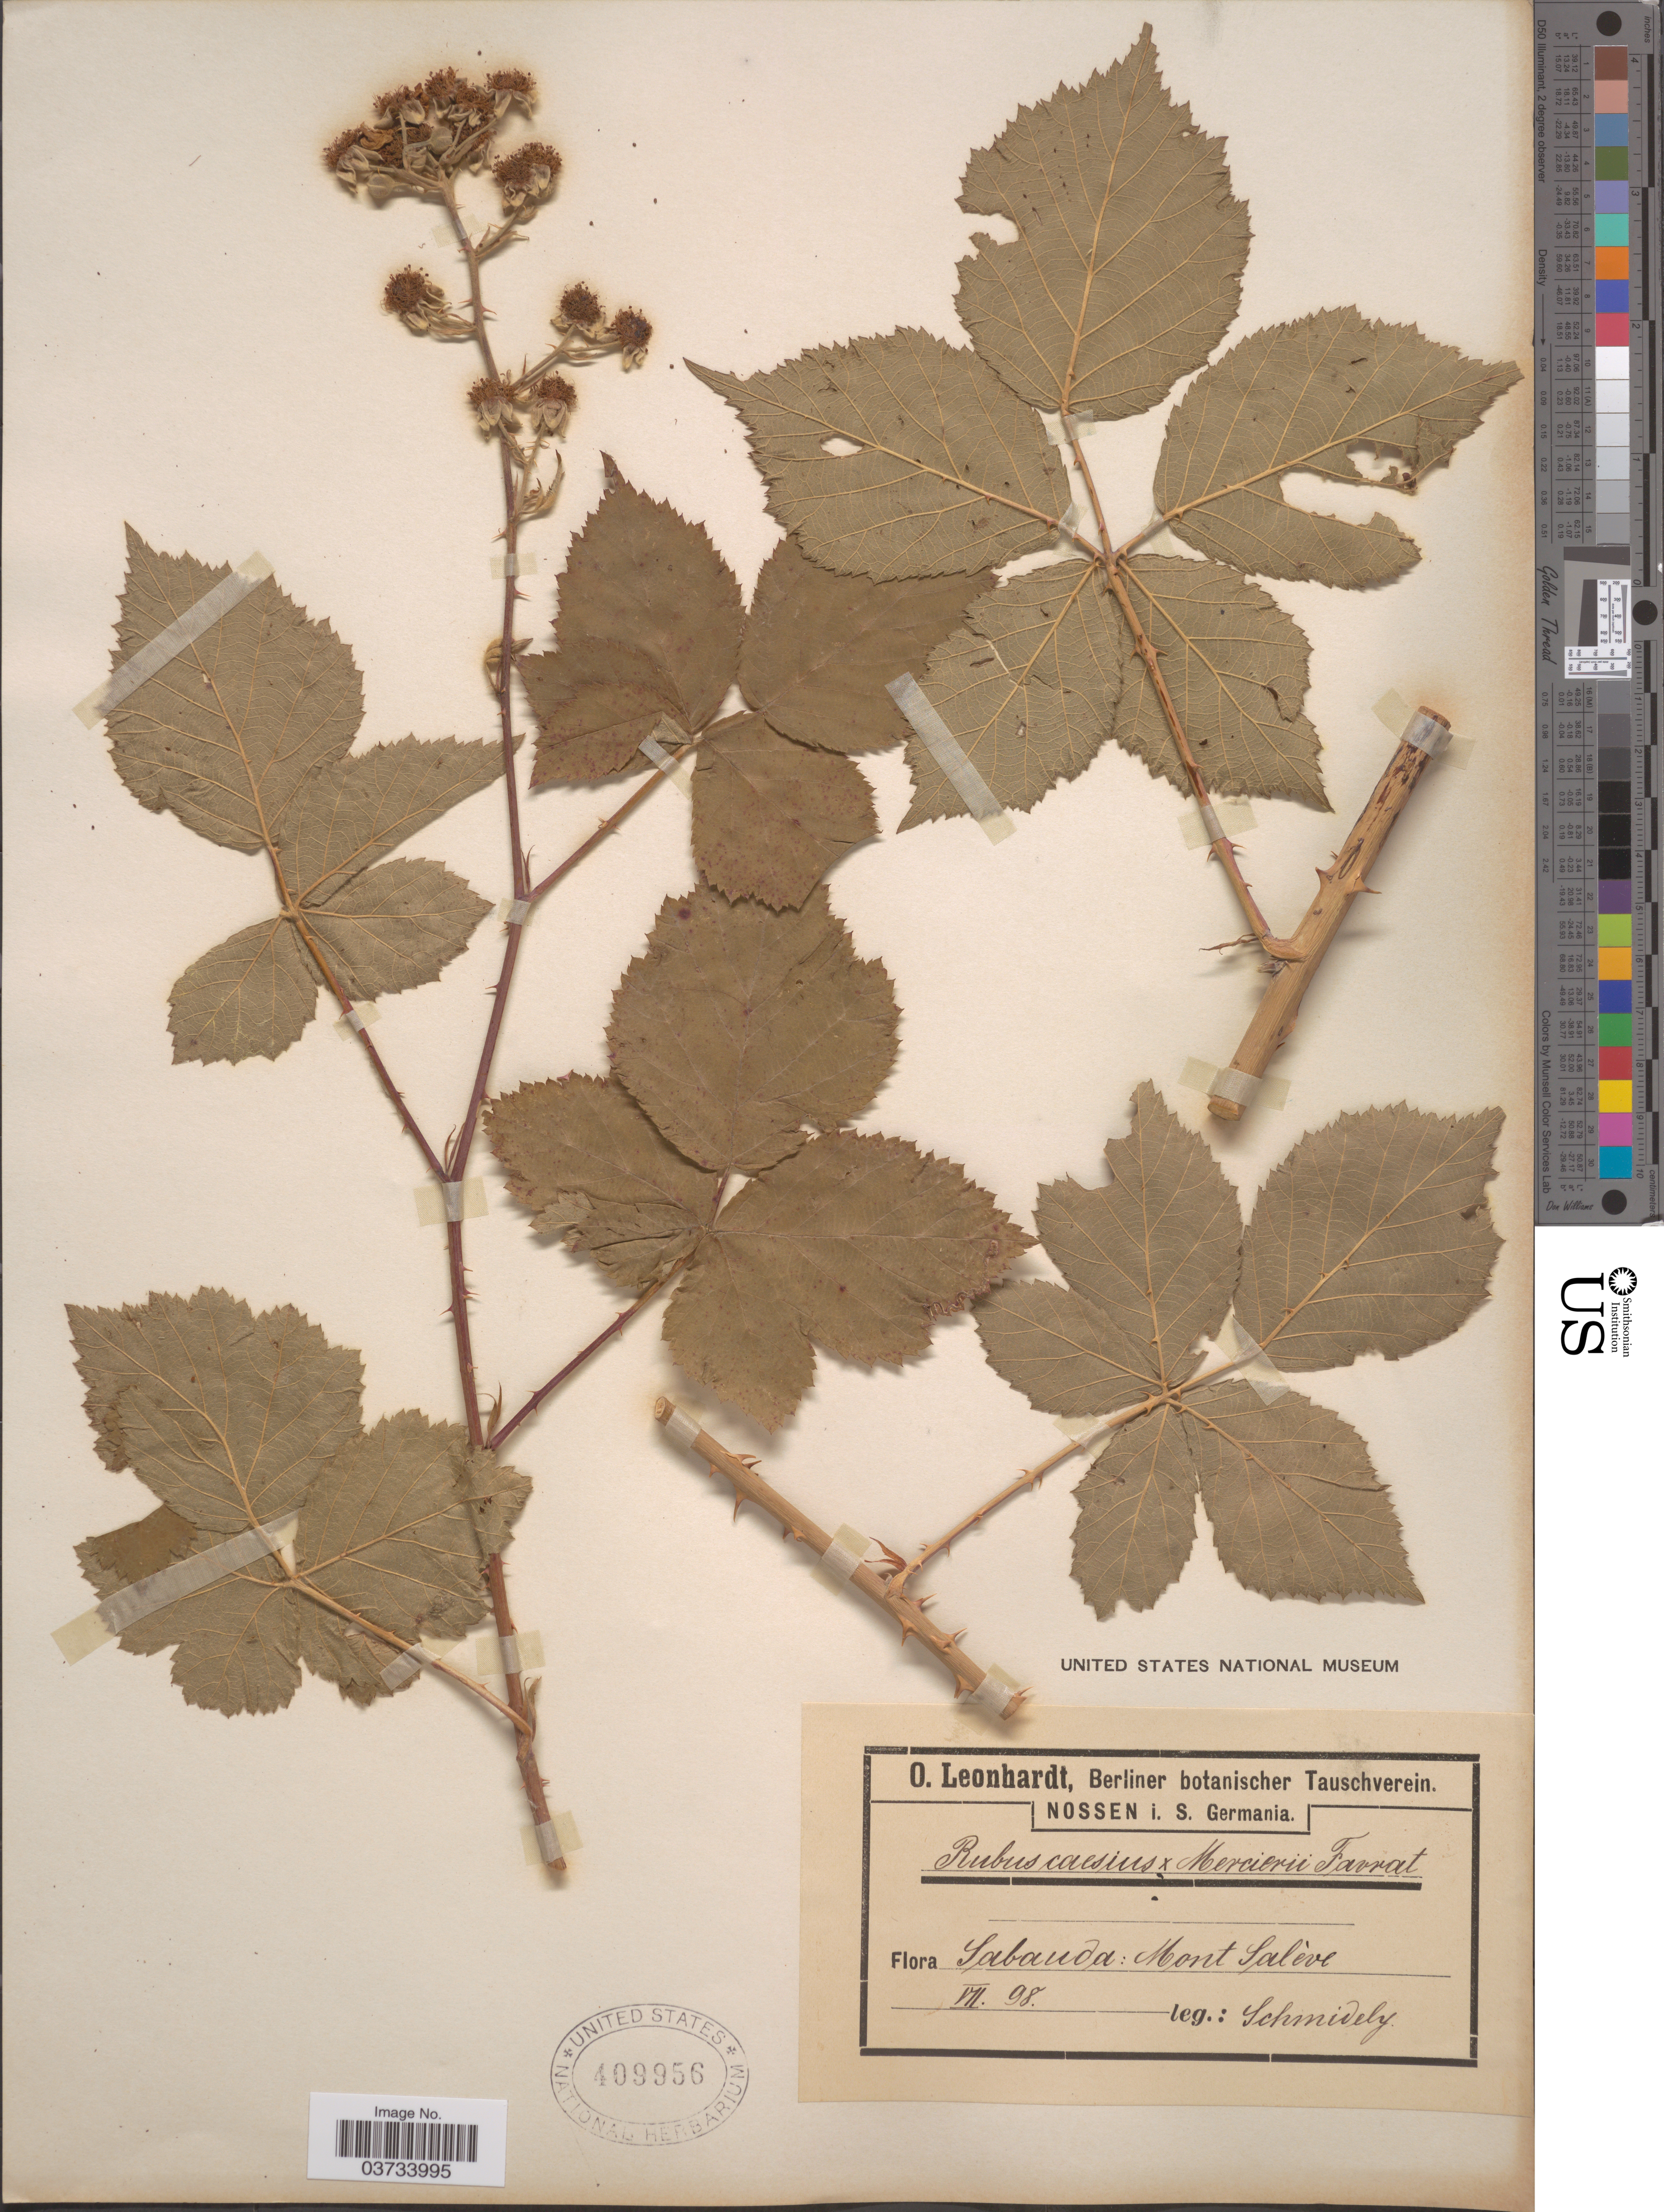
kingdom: Plantae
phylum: Tracheophyta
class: Magnoliopsida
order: Rosales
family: Rosaceae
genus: Rubus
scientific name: Rubus caesius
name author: L.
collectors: Schmidely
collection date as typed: Transcribed d/m/y: /7/98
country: France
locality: Sabauda: Mont Salève.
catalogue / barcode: US 409956